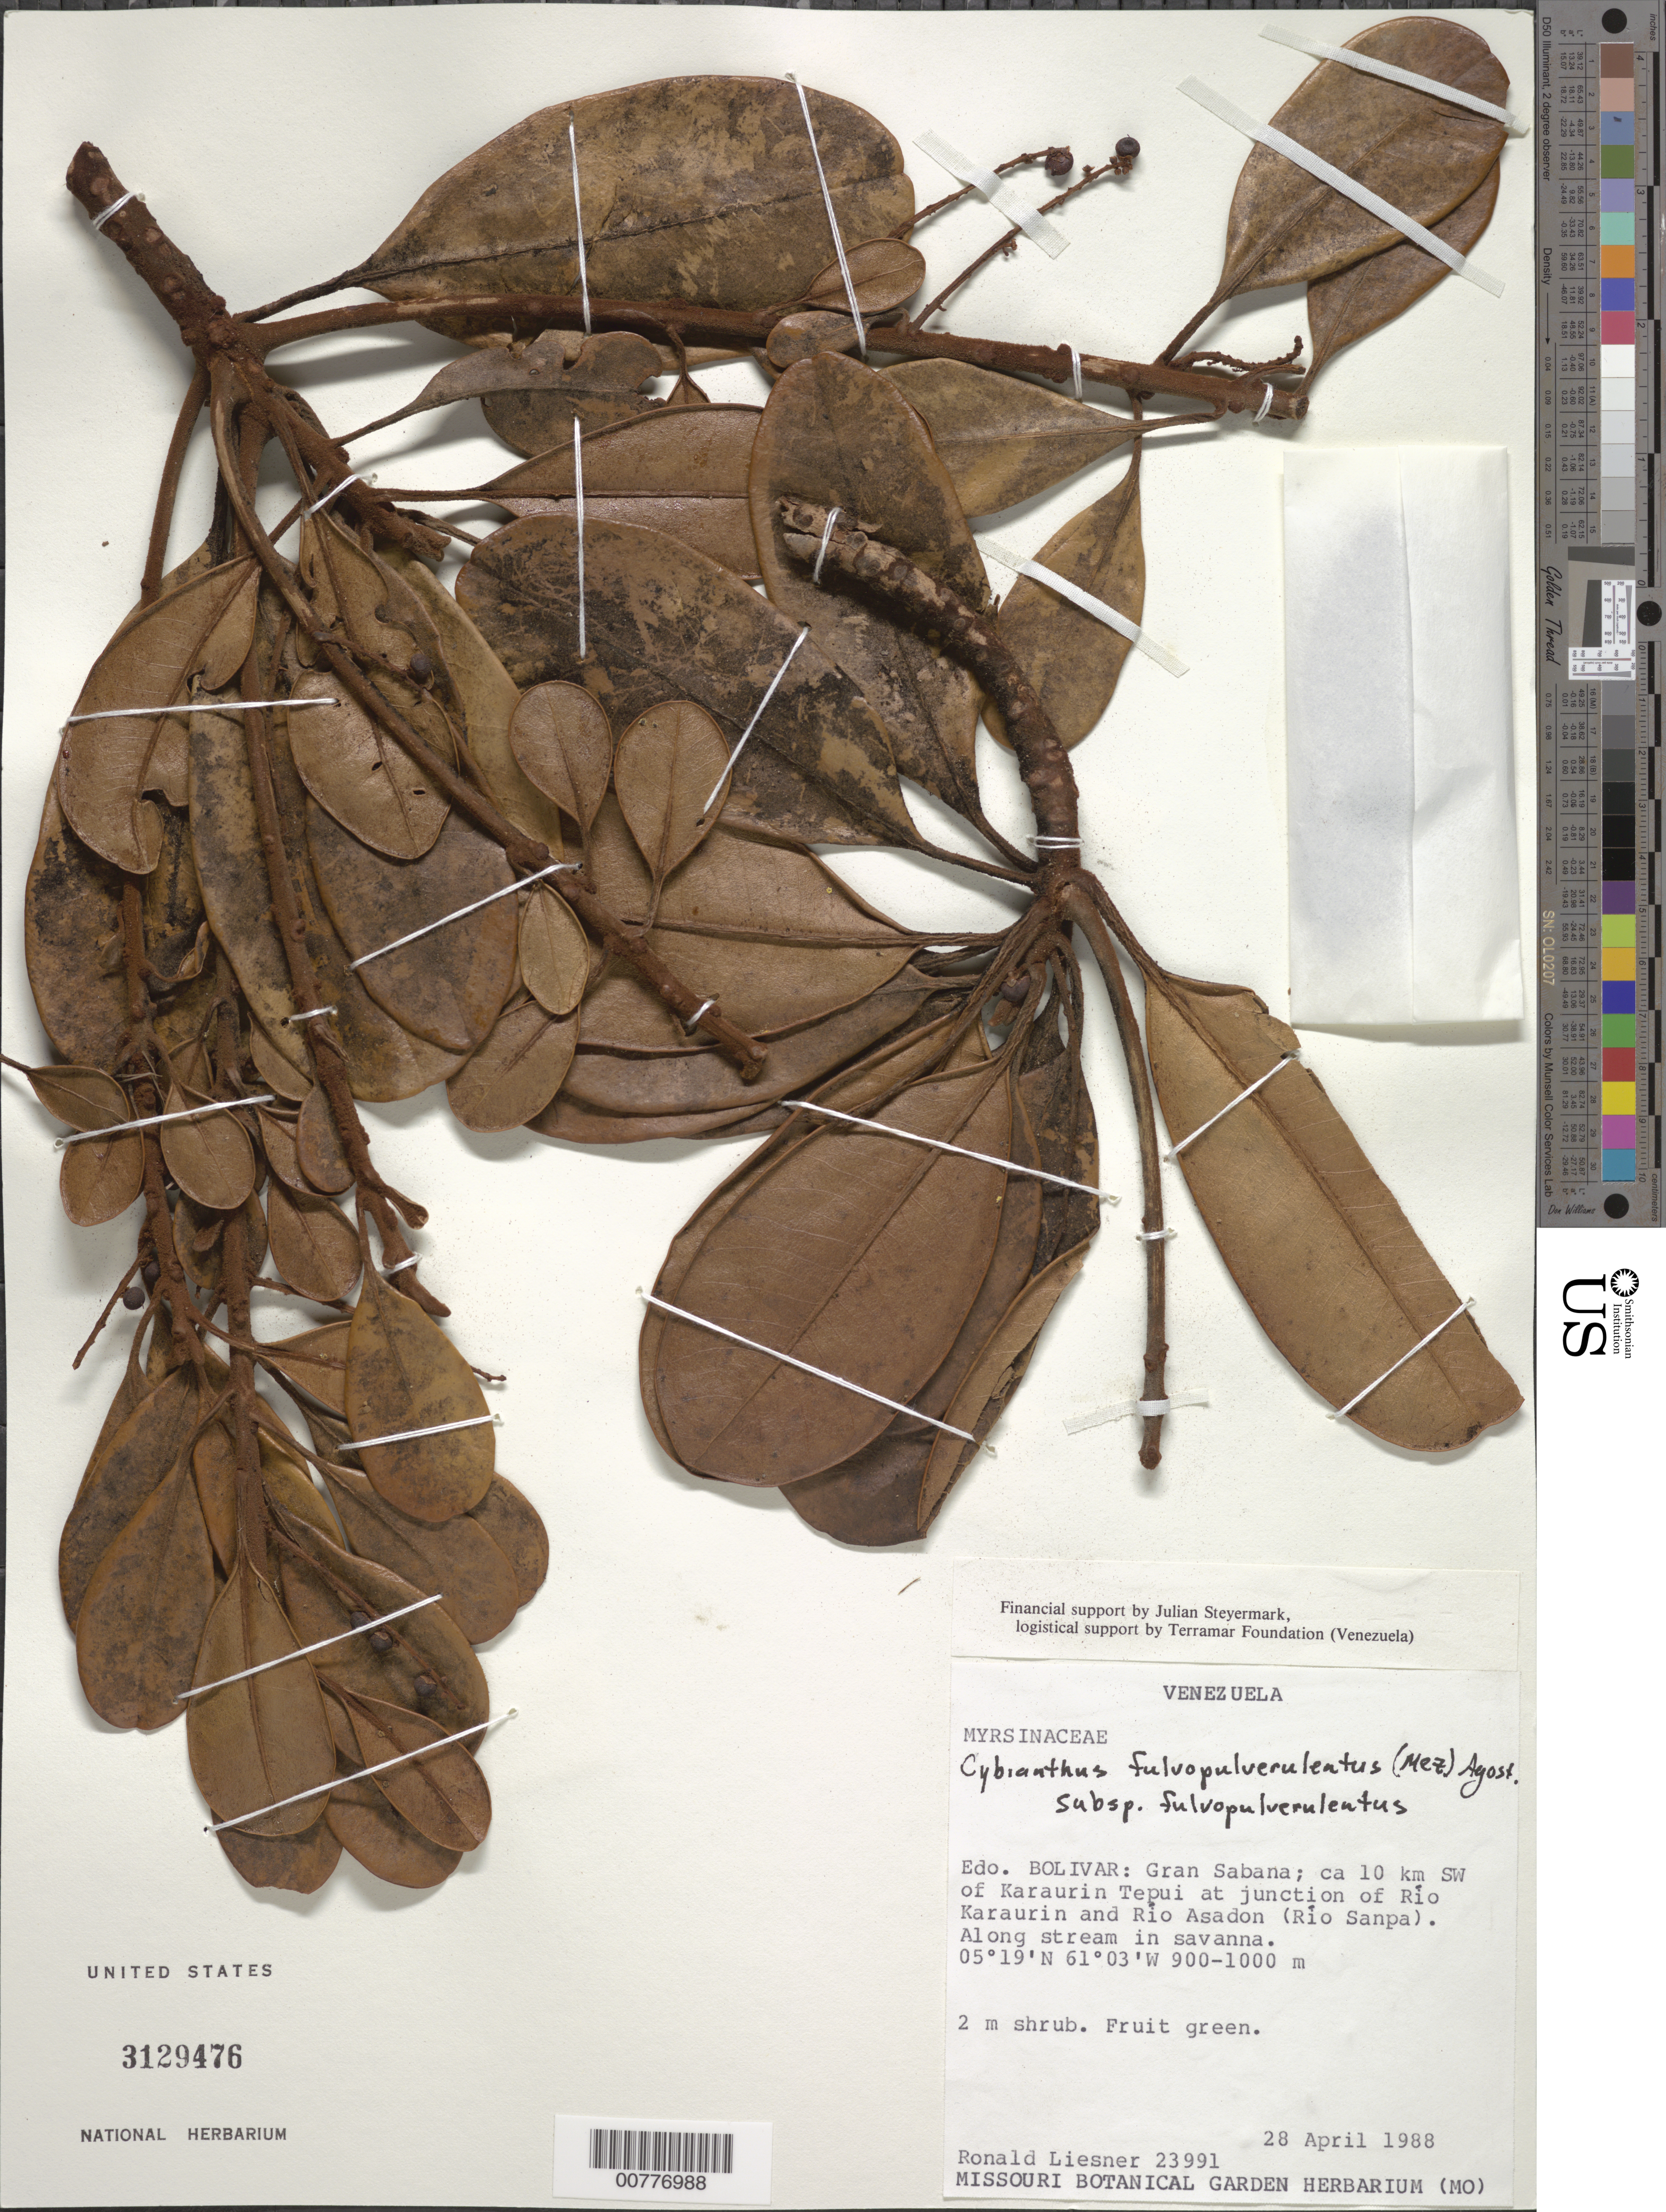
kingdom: Plantae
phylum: Tracheophyta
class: Magnoliopsida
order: Ericales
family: Primulaceae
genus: Cybianthus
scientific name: Cybianthus fulvopulverulentus subsp. fulvopulverulentus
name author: (Mez) G. Agostini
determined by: Pipoly, J. J., III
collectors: R. L. Liesner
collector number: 23991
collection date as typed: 28-Apr-88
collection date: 1988-04-28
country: Venezuela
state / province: Bolívar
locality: Gran Sabana, ca 10 km SW of Karaurin tepuí at junction of Río Karaurin and Río Asadon (Río Sanpa)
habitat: Along stream in savanna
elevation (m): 900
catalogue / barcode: US 3129476